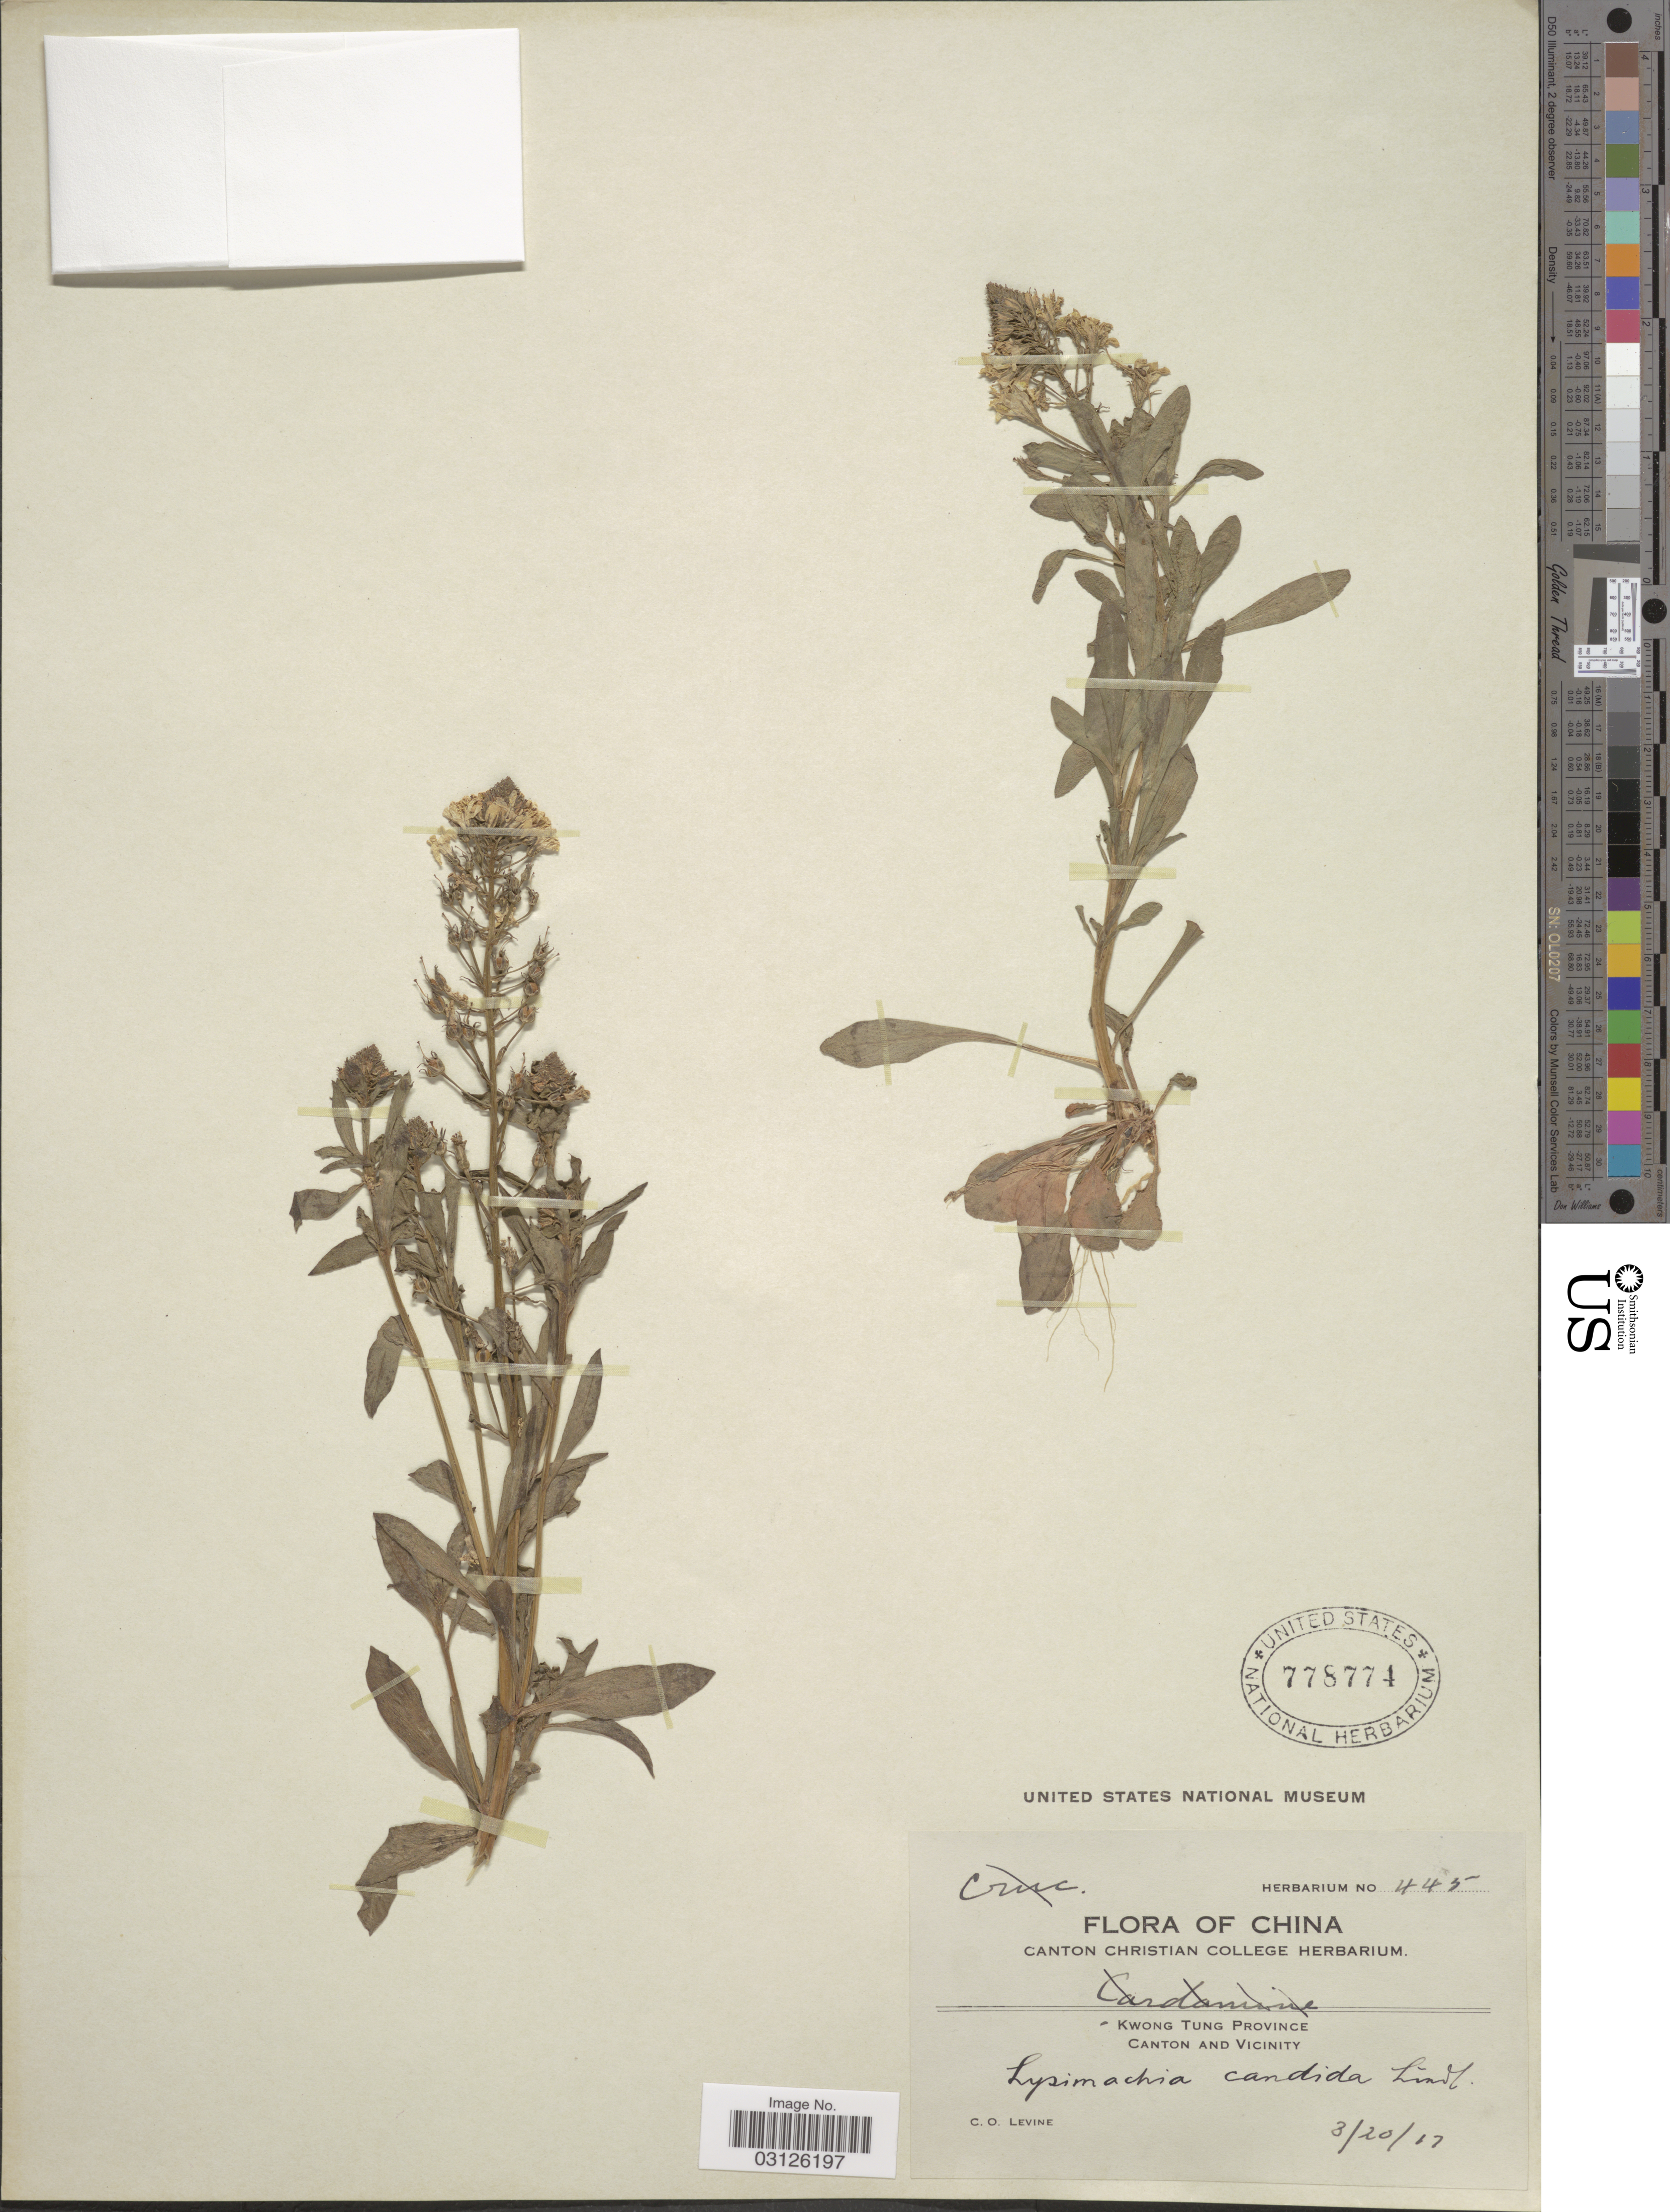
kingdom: Plantae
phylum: Tracheophyta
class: Magnoliopsida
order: Ericales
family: Primulaceae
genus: Lysimachia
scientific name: Lysimachia candida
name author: Lindl.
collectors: C. O. Levine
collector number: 445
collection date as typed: Transcribed d/m/y: 20/3/17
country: China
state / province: Guangdong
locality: Kwong Tung Province. Canton and vicinity.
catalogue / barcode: US 778774